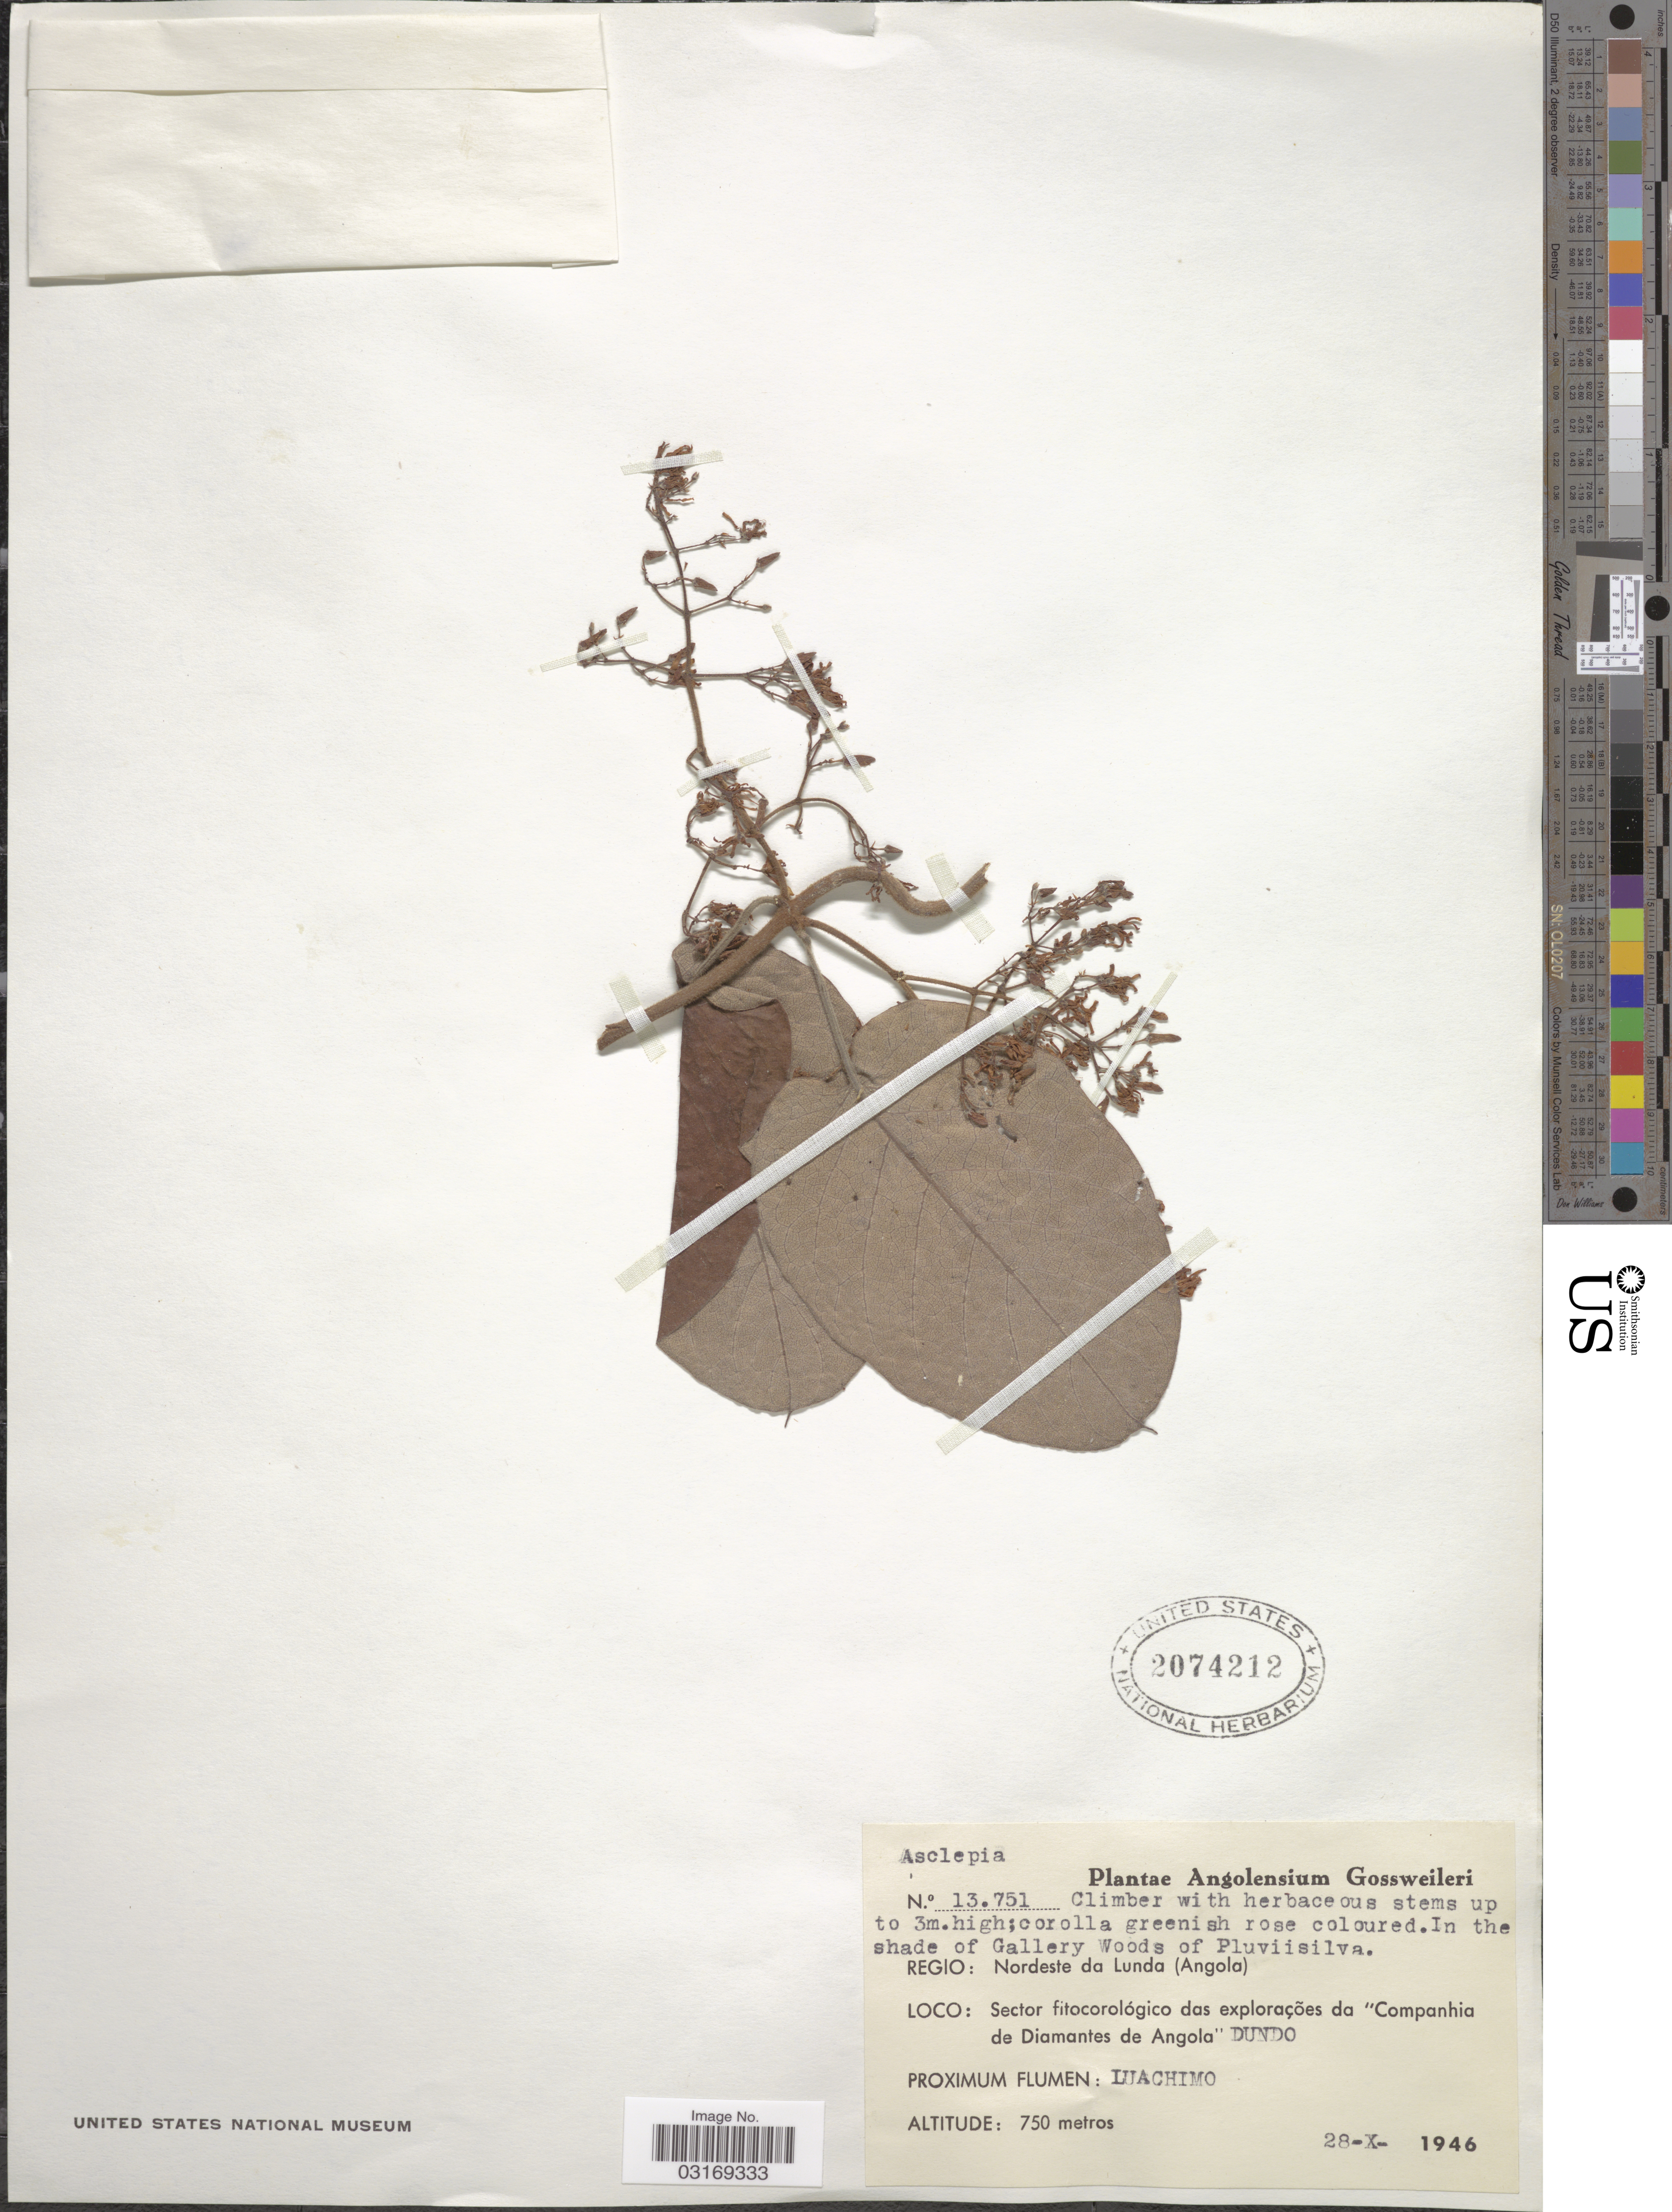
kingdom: Plantae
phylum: Tracheophyta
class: Magnoliopsida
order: Gentianales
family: Apocynaceae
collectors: -. Gossweiler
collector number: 13751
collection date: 1946-10-28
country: Angola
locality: Regio: Nordeste da Lunda. Sector fitocorológico das explorações da "Companhia de Diamantes de Angola". Dundo. Proximum Flumen: Luachimo.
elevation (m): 750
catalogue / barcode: US 2074212